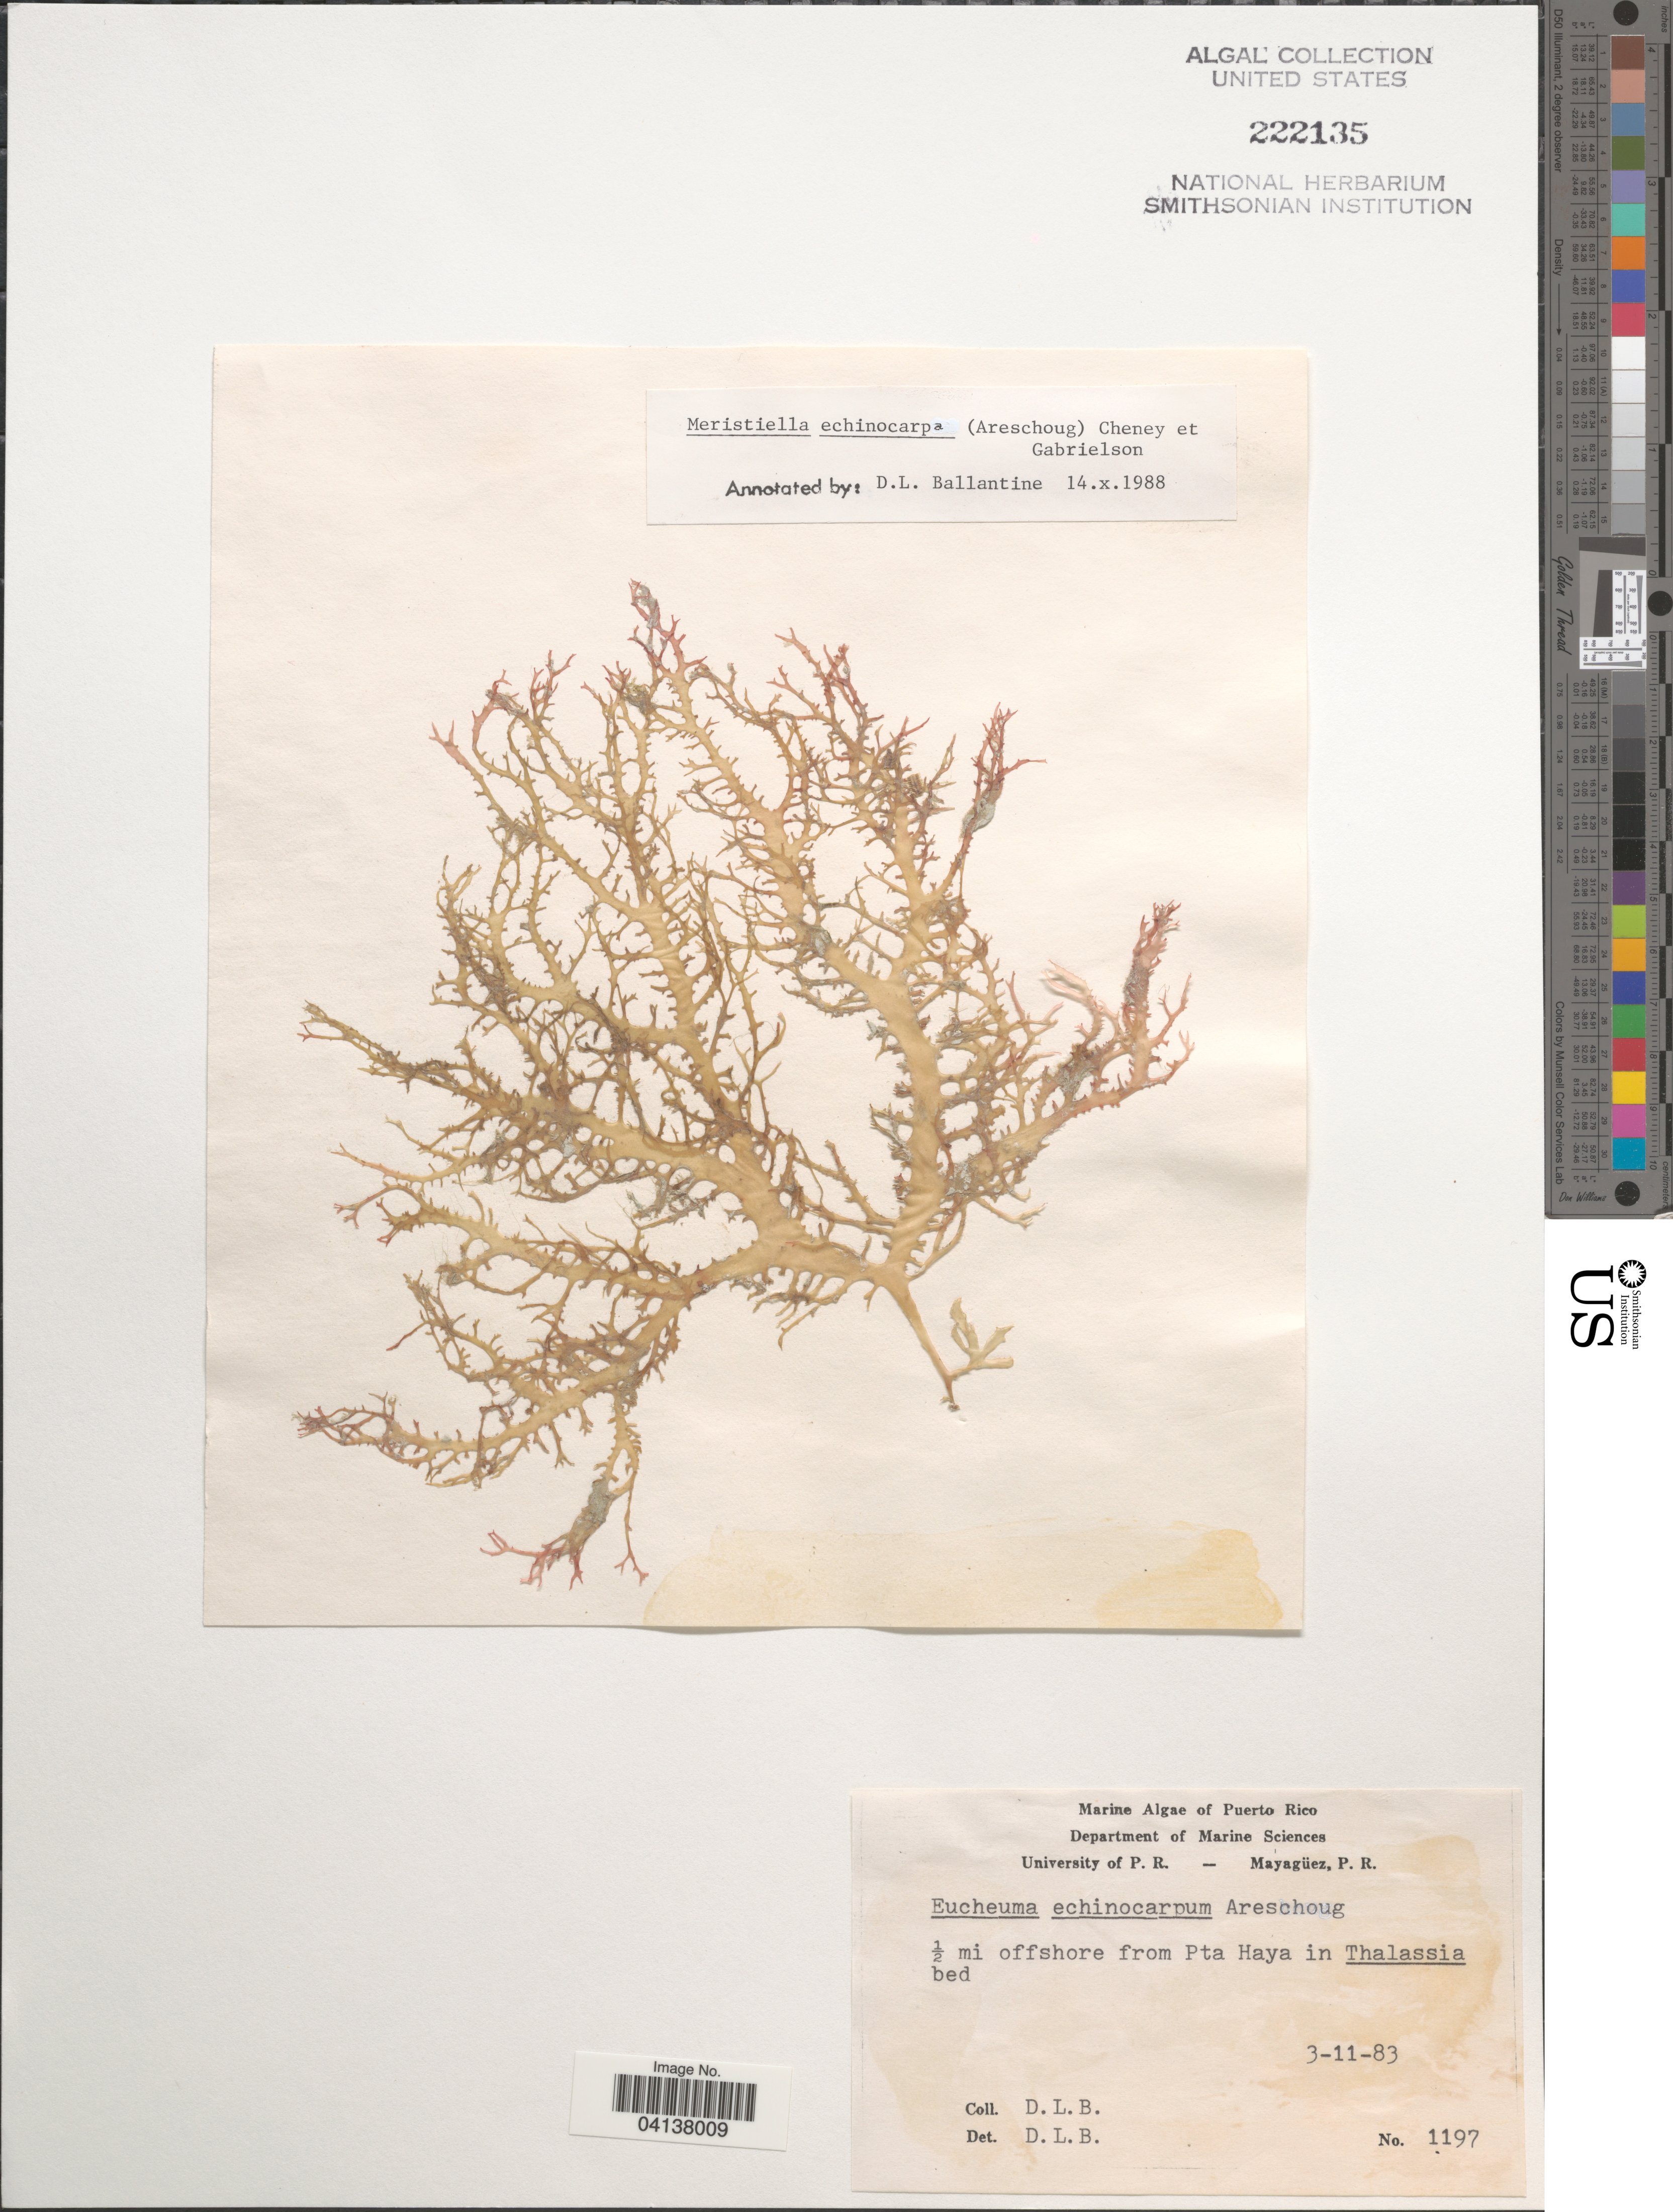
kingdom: Plantae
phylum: Rhodophyta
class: Florideophyceae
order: Gigartinales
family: Solieriaceae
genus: Meristotheca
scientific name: Meristotheca gelidium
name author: (J. Agardh) E.J. Faye & Masuda in E.J. Faye et al.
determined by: Algae name updating Project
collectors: D. L. B.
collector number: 1197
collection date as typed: Transcribed d/m/y: 3/11/83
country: Puerto Rico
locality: ½ mi offshore from Pta Haya.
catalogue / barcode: US 222135